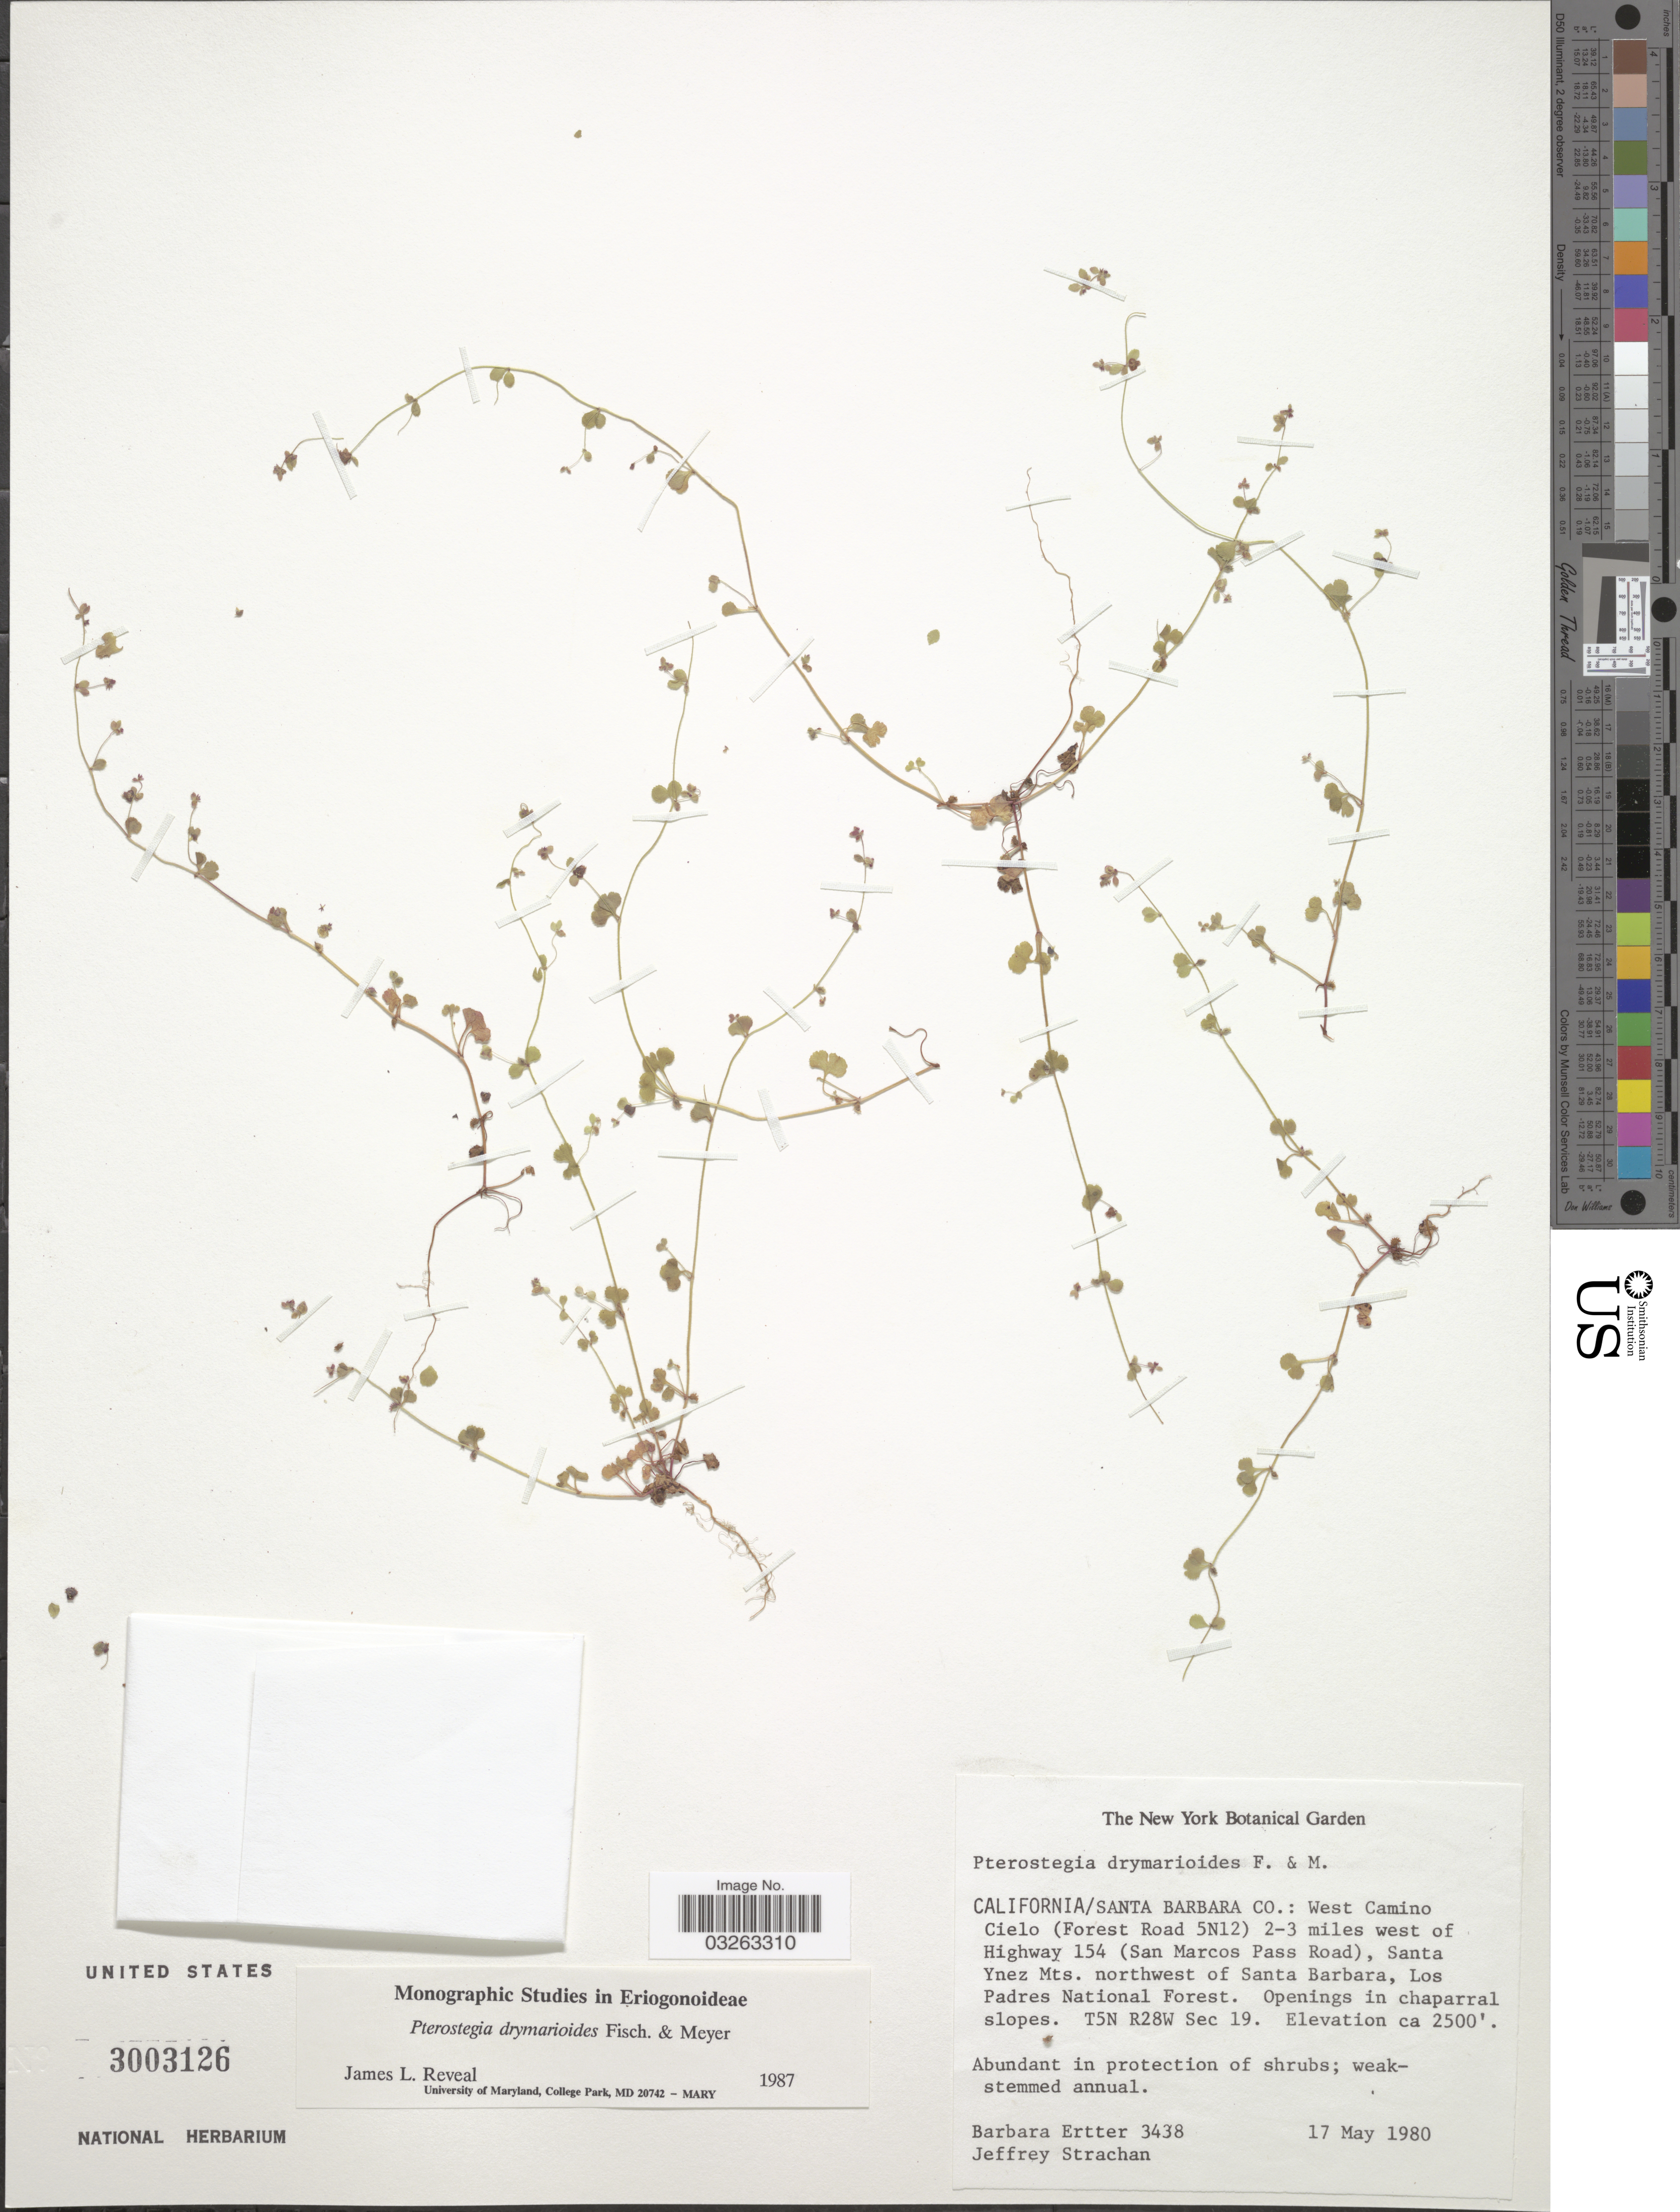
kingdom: Plantae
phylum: Tracheophyta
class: Magnoliopsida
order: Caryophyllales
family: Polygonaceae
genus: Pterostegia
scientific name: Pterostegia drymarioides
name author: Fisch. & C.A. Mey.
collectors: B. Ertter & J. Strachan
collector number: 3438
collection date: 1980-05-17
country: United States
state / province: California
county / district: Santa Barbara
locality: Santa Barbara Co.: West Camino Cielo (Forest Road 5N12) 2-3 miles west of Highway 154 (San Marcos Pass Road), Santa Ynez Mts. northwest of Santa Barbara, Los Padres National Forest. T5N R28W Sec 19.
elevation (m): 762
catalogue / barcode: US 3003126